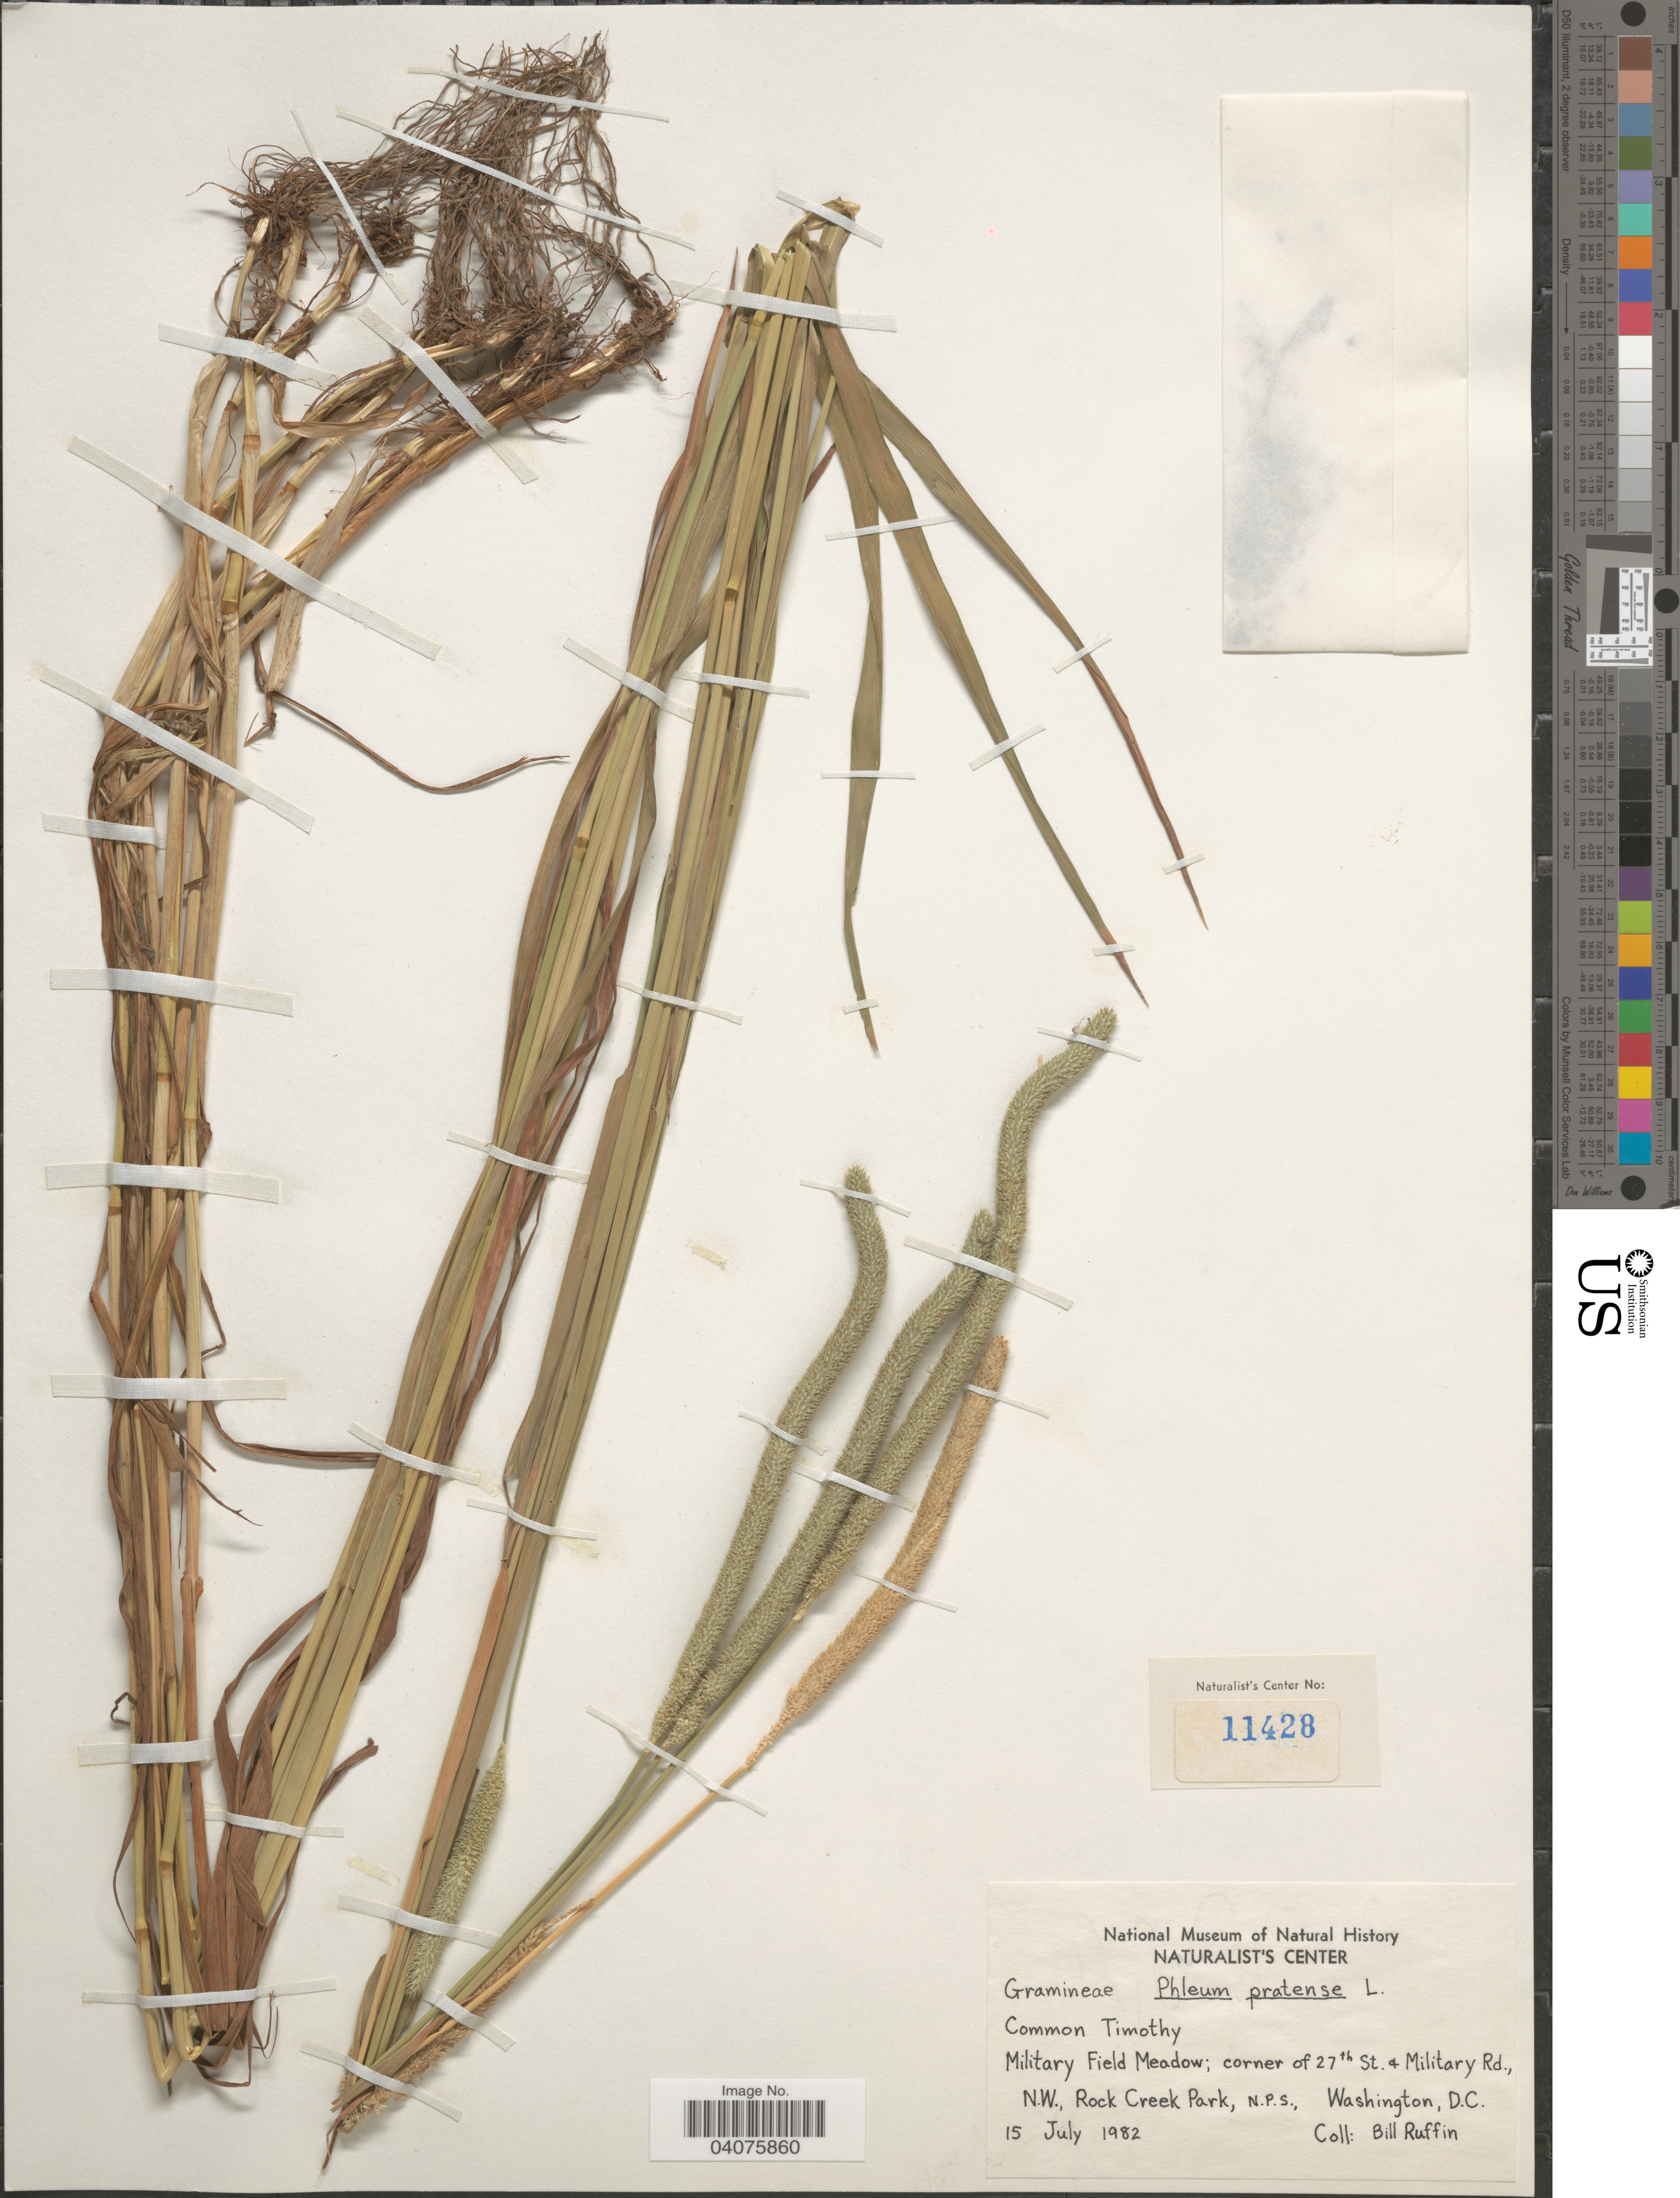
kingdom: Plantae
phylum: Tracheophyta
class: Liliopsida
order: Poales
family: Poaceae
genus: Phleum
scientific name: Phleum pratense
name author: L.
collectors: B. Ruffin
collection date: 1982-07-15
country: United States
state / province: District of Columbia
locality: Military Field Meadow; corner of 27th St. & Military Rd., N.W. Rock Creek Park, n.p.s., Washington.